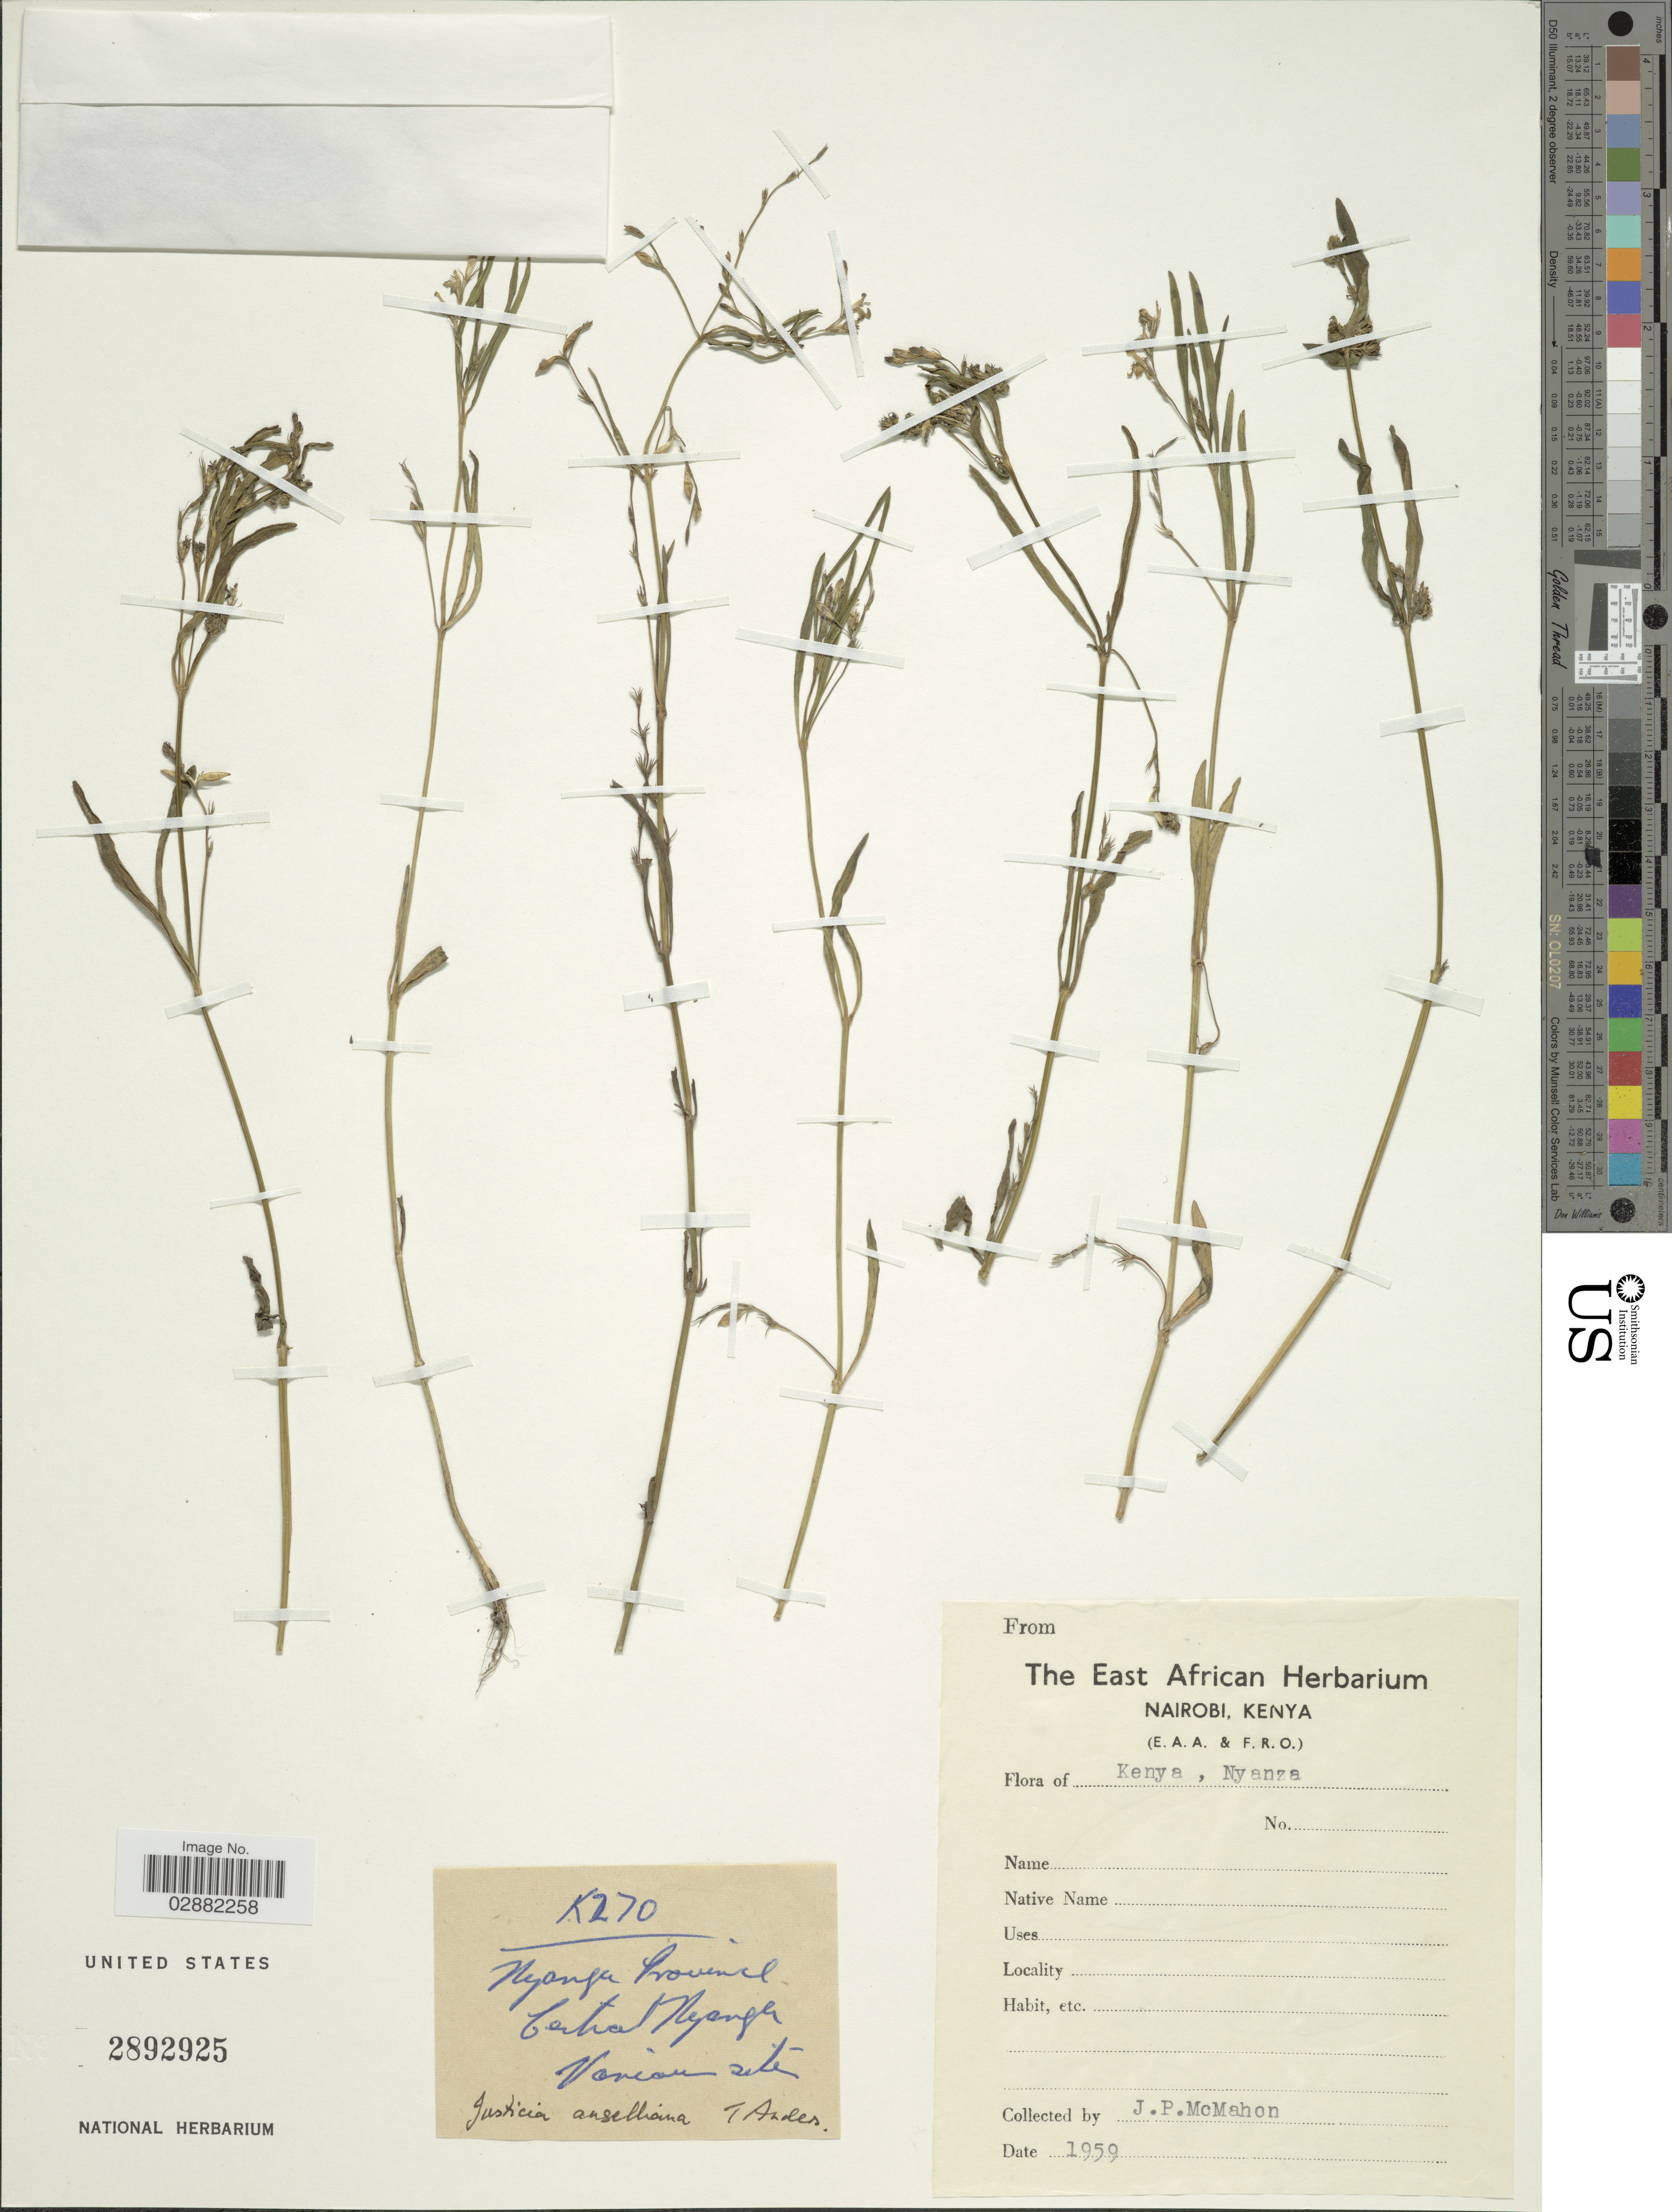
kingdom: Plantae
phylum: Tracheophyta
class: Magnoliopsida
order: Lamiales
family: Acanthaceae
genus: Justicia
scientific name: Justicia anselliana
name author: (Nees) T. Anders.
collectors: J. Mcmahon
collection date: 1959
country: Kenya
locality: Kenya, Nyanza.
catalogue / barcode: US 2892925